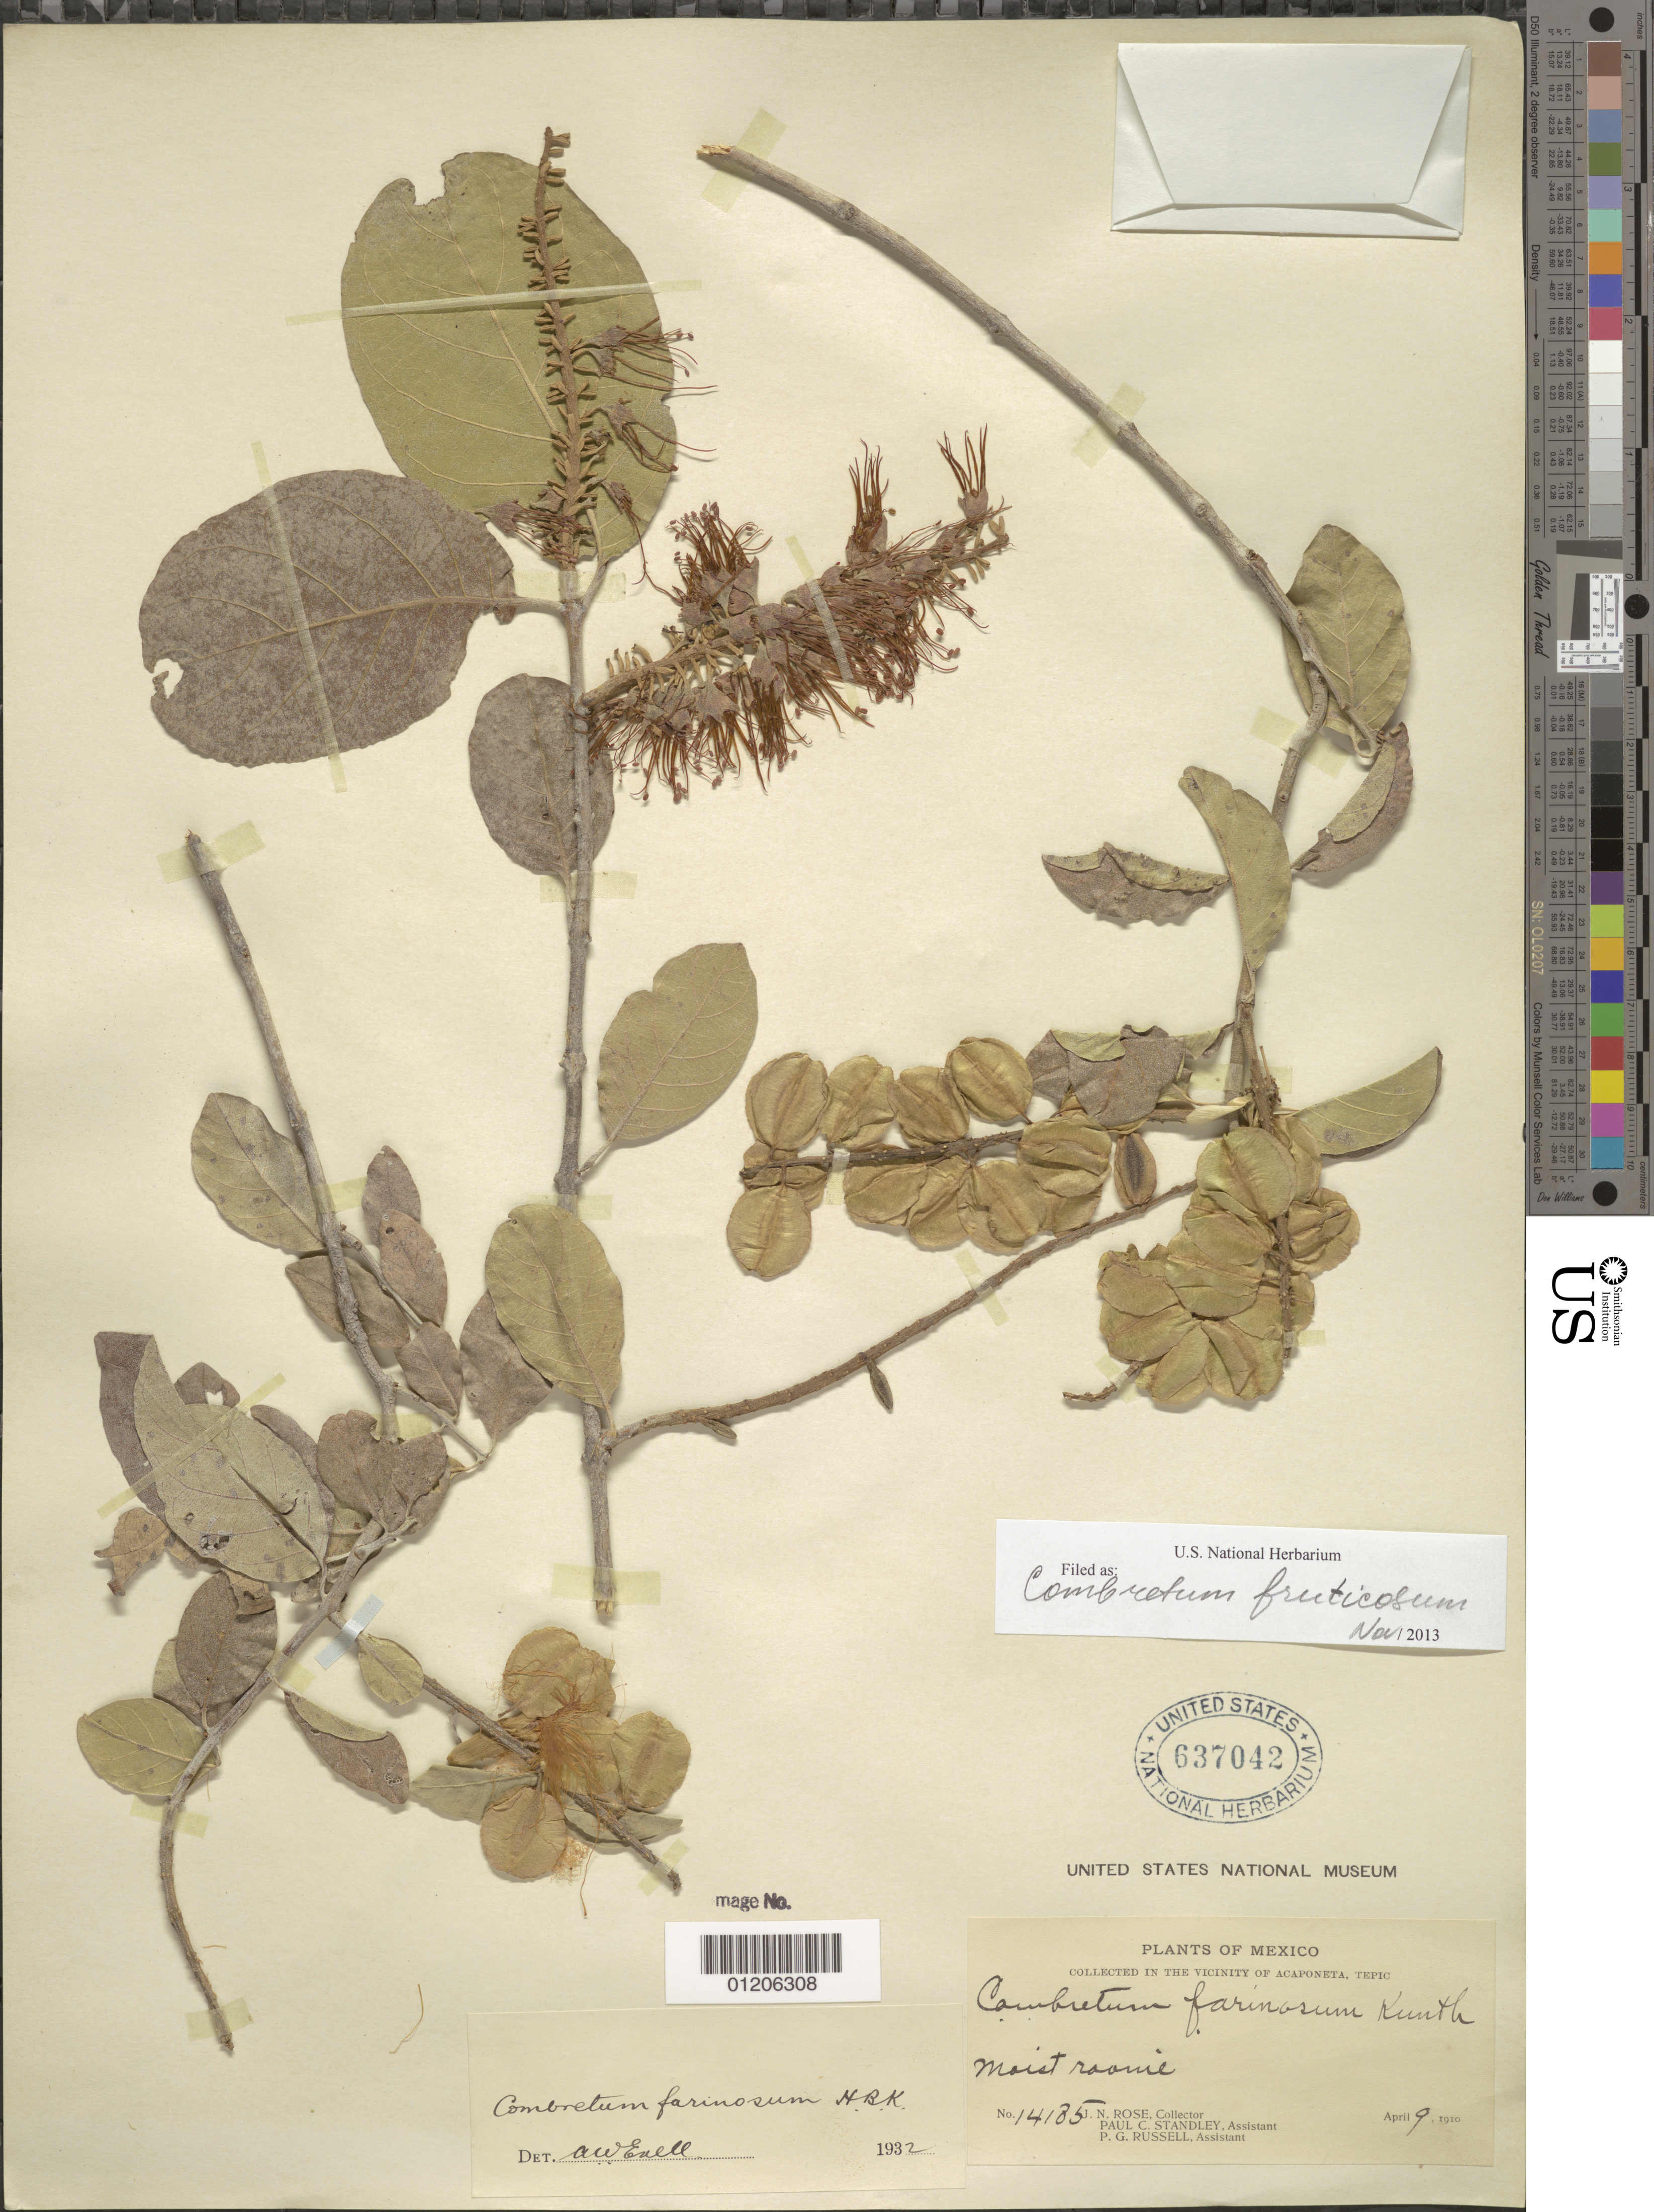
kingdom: Plantae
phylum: Tracheophyta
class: Magnoliopsida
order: Myrtales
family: Combretaceae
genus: Combretum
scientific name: Combretum fruticosum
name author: (Loefl.) Stuntz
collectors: J. N. Rose, P. C. Standley & P. G. Russell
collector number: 14185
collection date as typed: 9 Apr 1910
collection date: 1910-04-09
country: Mexico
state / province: Nayarit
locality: Vicinity of Acaponeta, Tepic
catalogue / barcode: US 637042